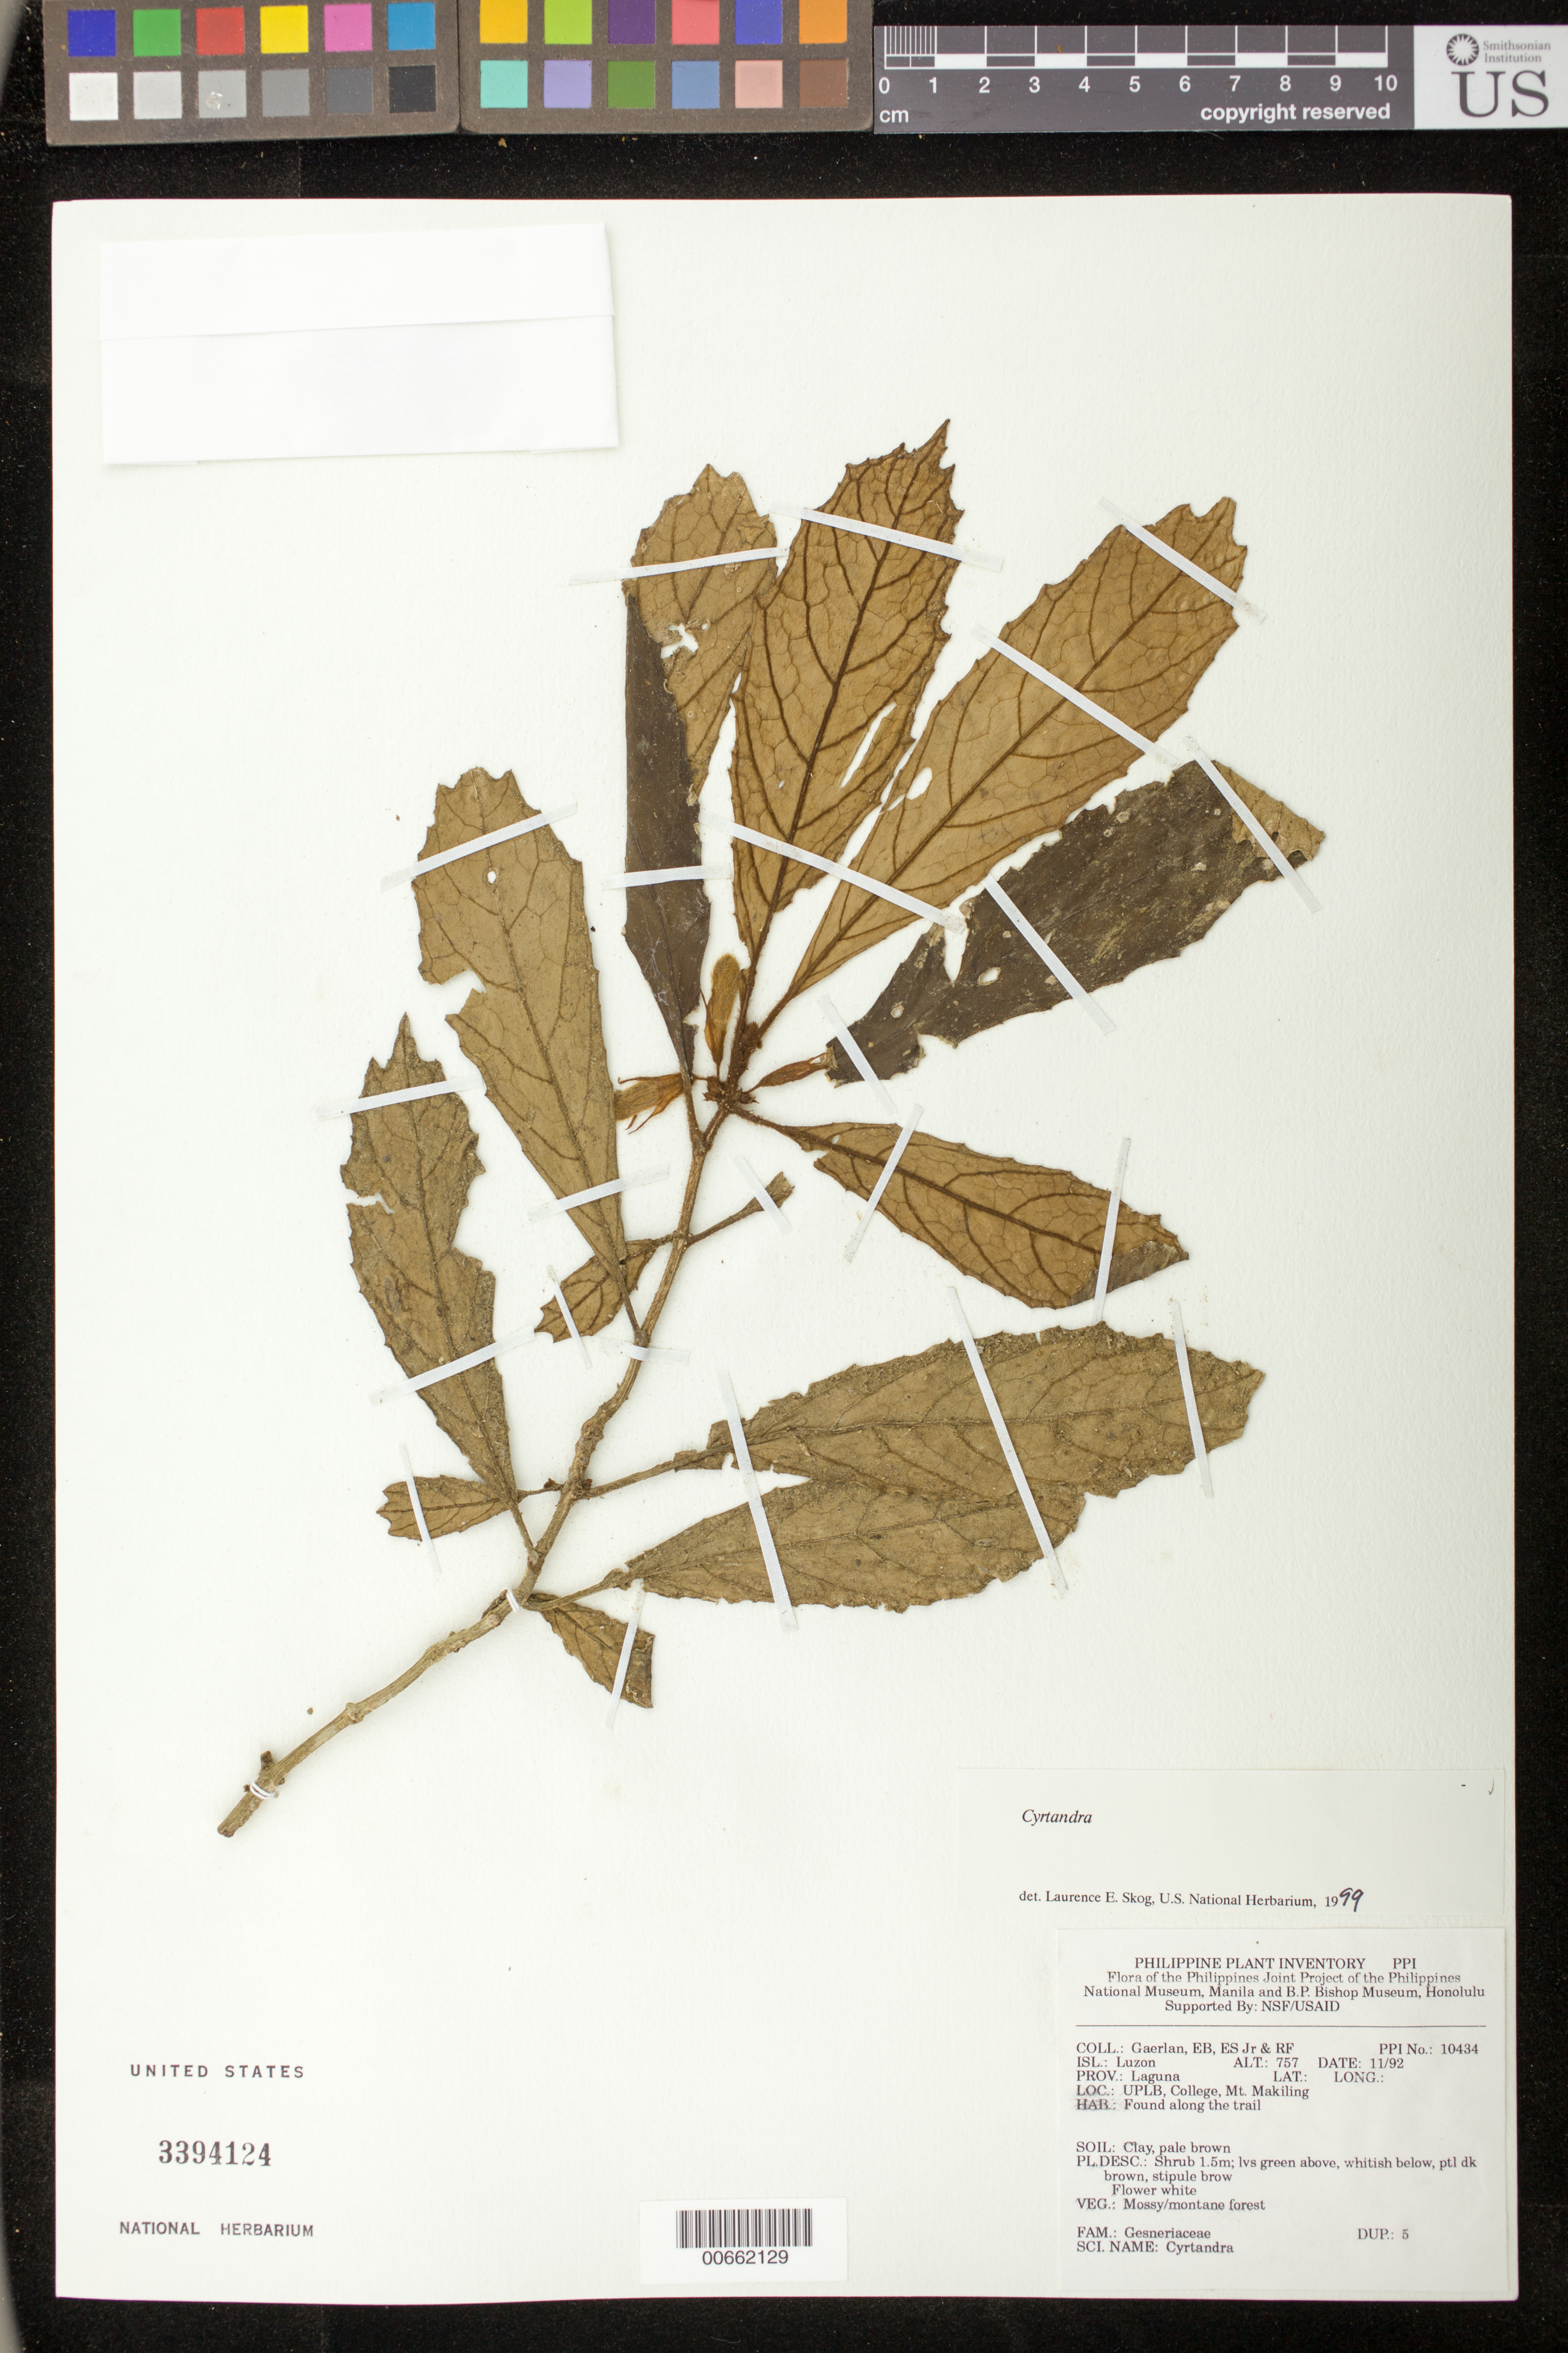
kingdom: Plantae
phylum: Tracheophyta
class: Magnoliopsida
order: Lamiales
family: Gesneriaceae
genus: Cyrtandra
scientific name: Cyrtandra sp.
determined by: Skog, Laurence E.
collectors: F. Gaerlan & et al.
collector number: PPI No. 10434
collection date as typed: Nov 1992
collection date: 1992-11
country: Philippines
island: Luzon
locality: Prov. Laguna; UPLB, College, Mt. Makiling; found along the trail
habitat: Mossy/montane forest; soil clay, pale brown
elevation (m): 757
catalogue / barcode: US 3394124